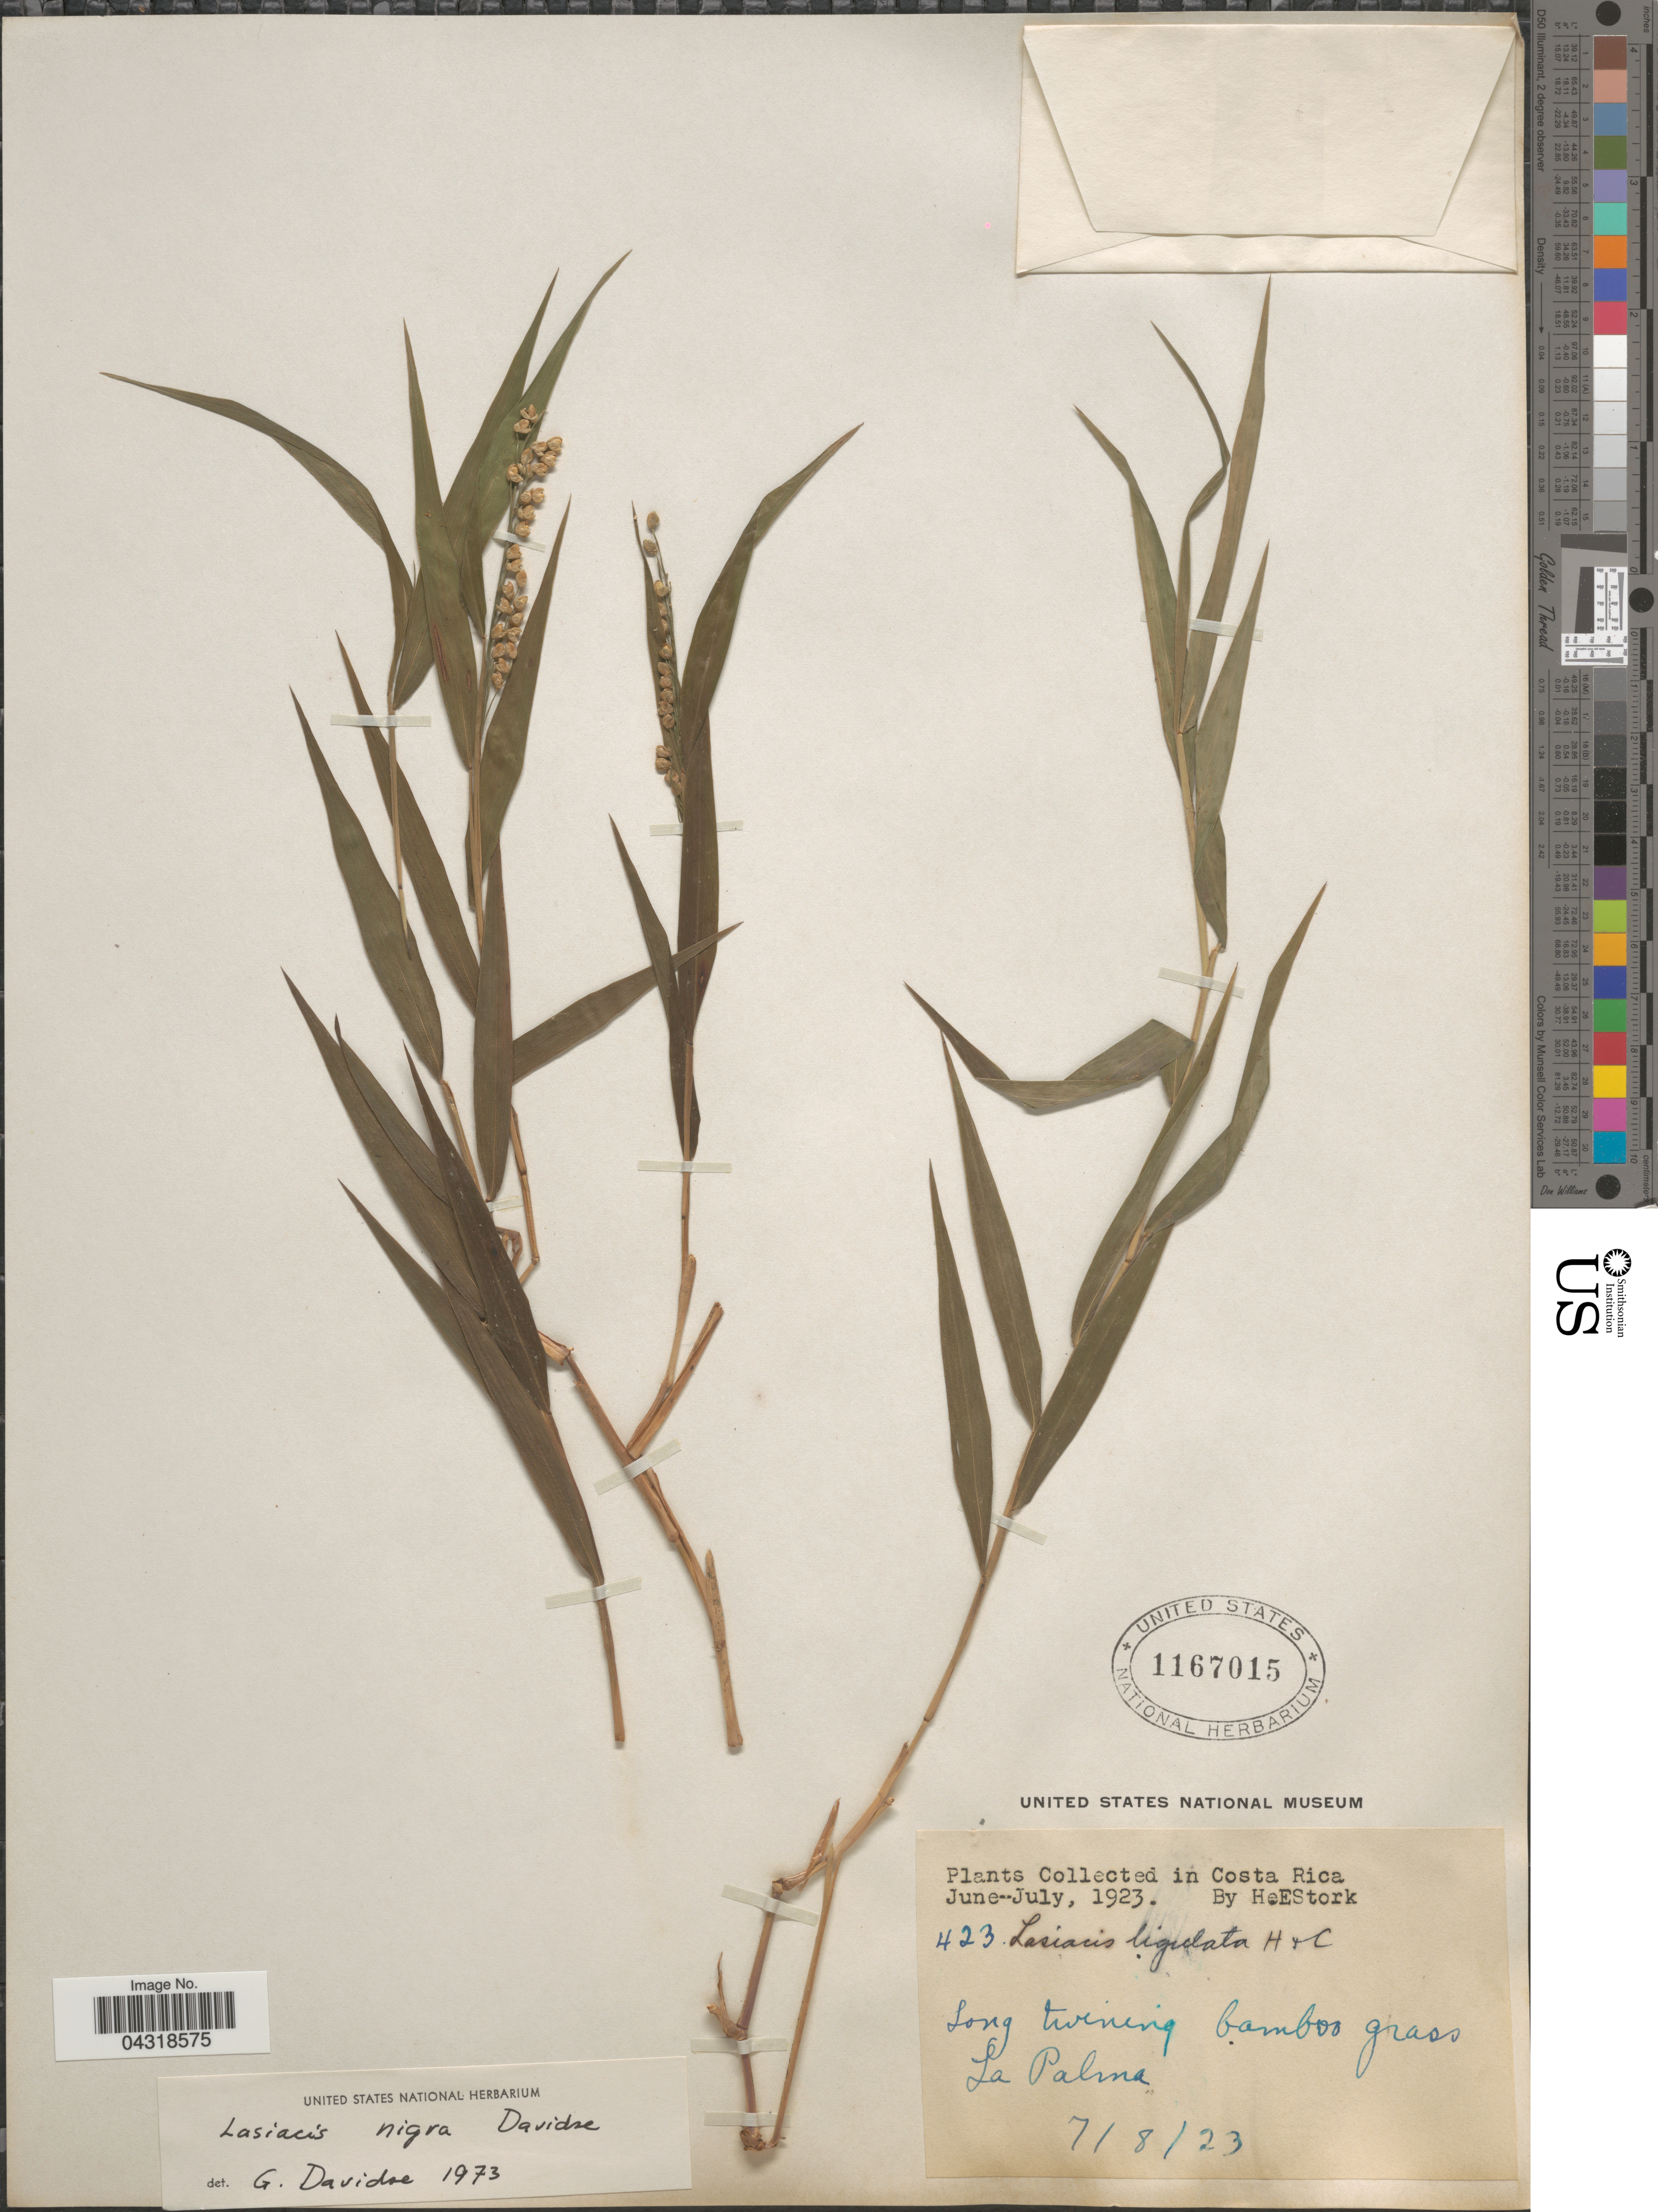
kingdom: Plantae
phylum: Tracheophyta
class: Liliopsida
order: Poales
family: Poaceae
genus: Lasiacis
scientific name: Lasiacis nigra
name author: Davidse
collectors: H. E. Stork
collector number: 423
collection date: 1923-08-07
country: Costa Rica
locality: La Palma.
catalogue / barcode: US 1167015